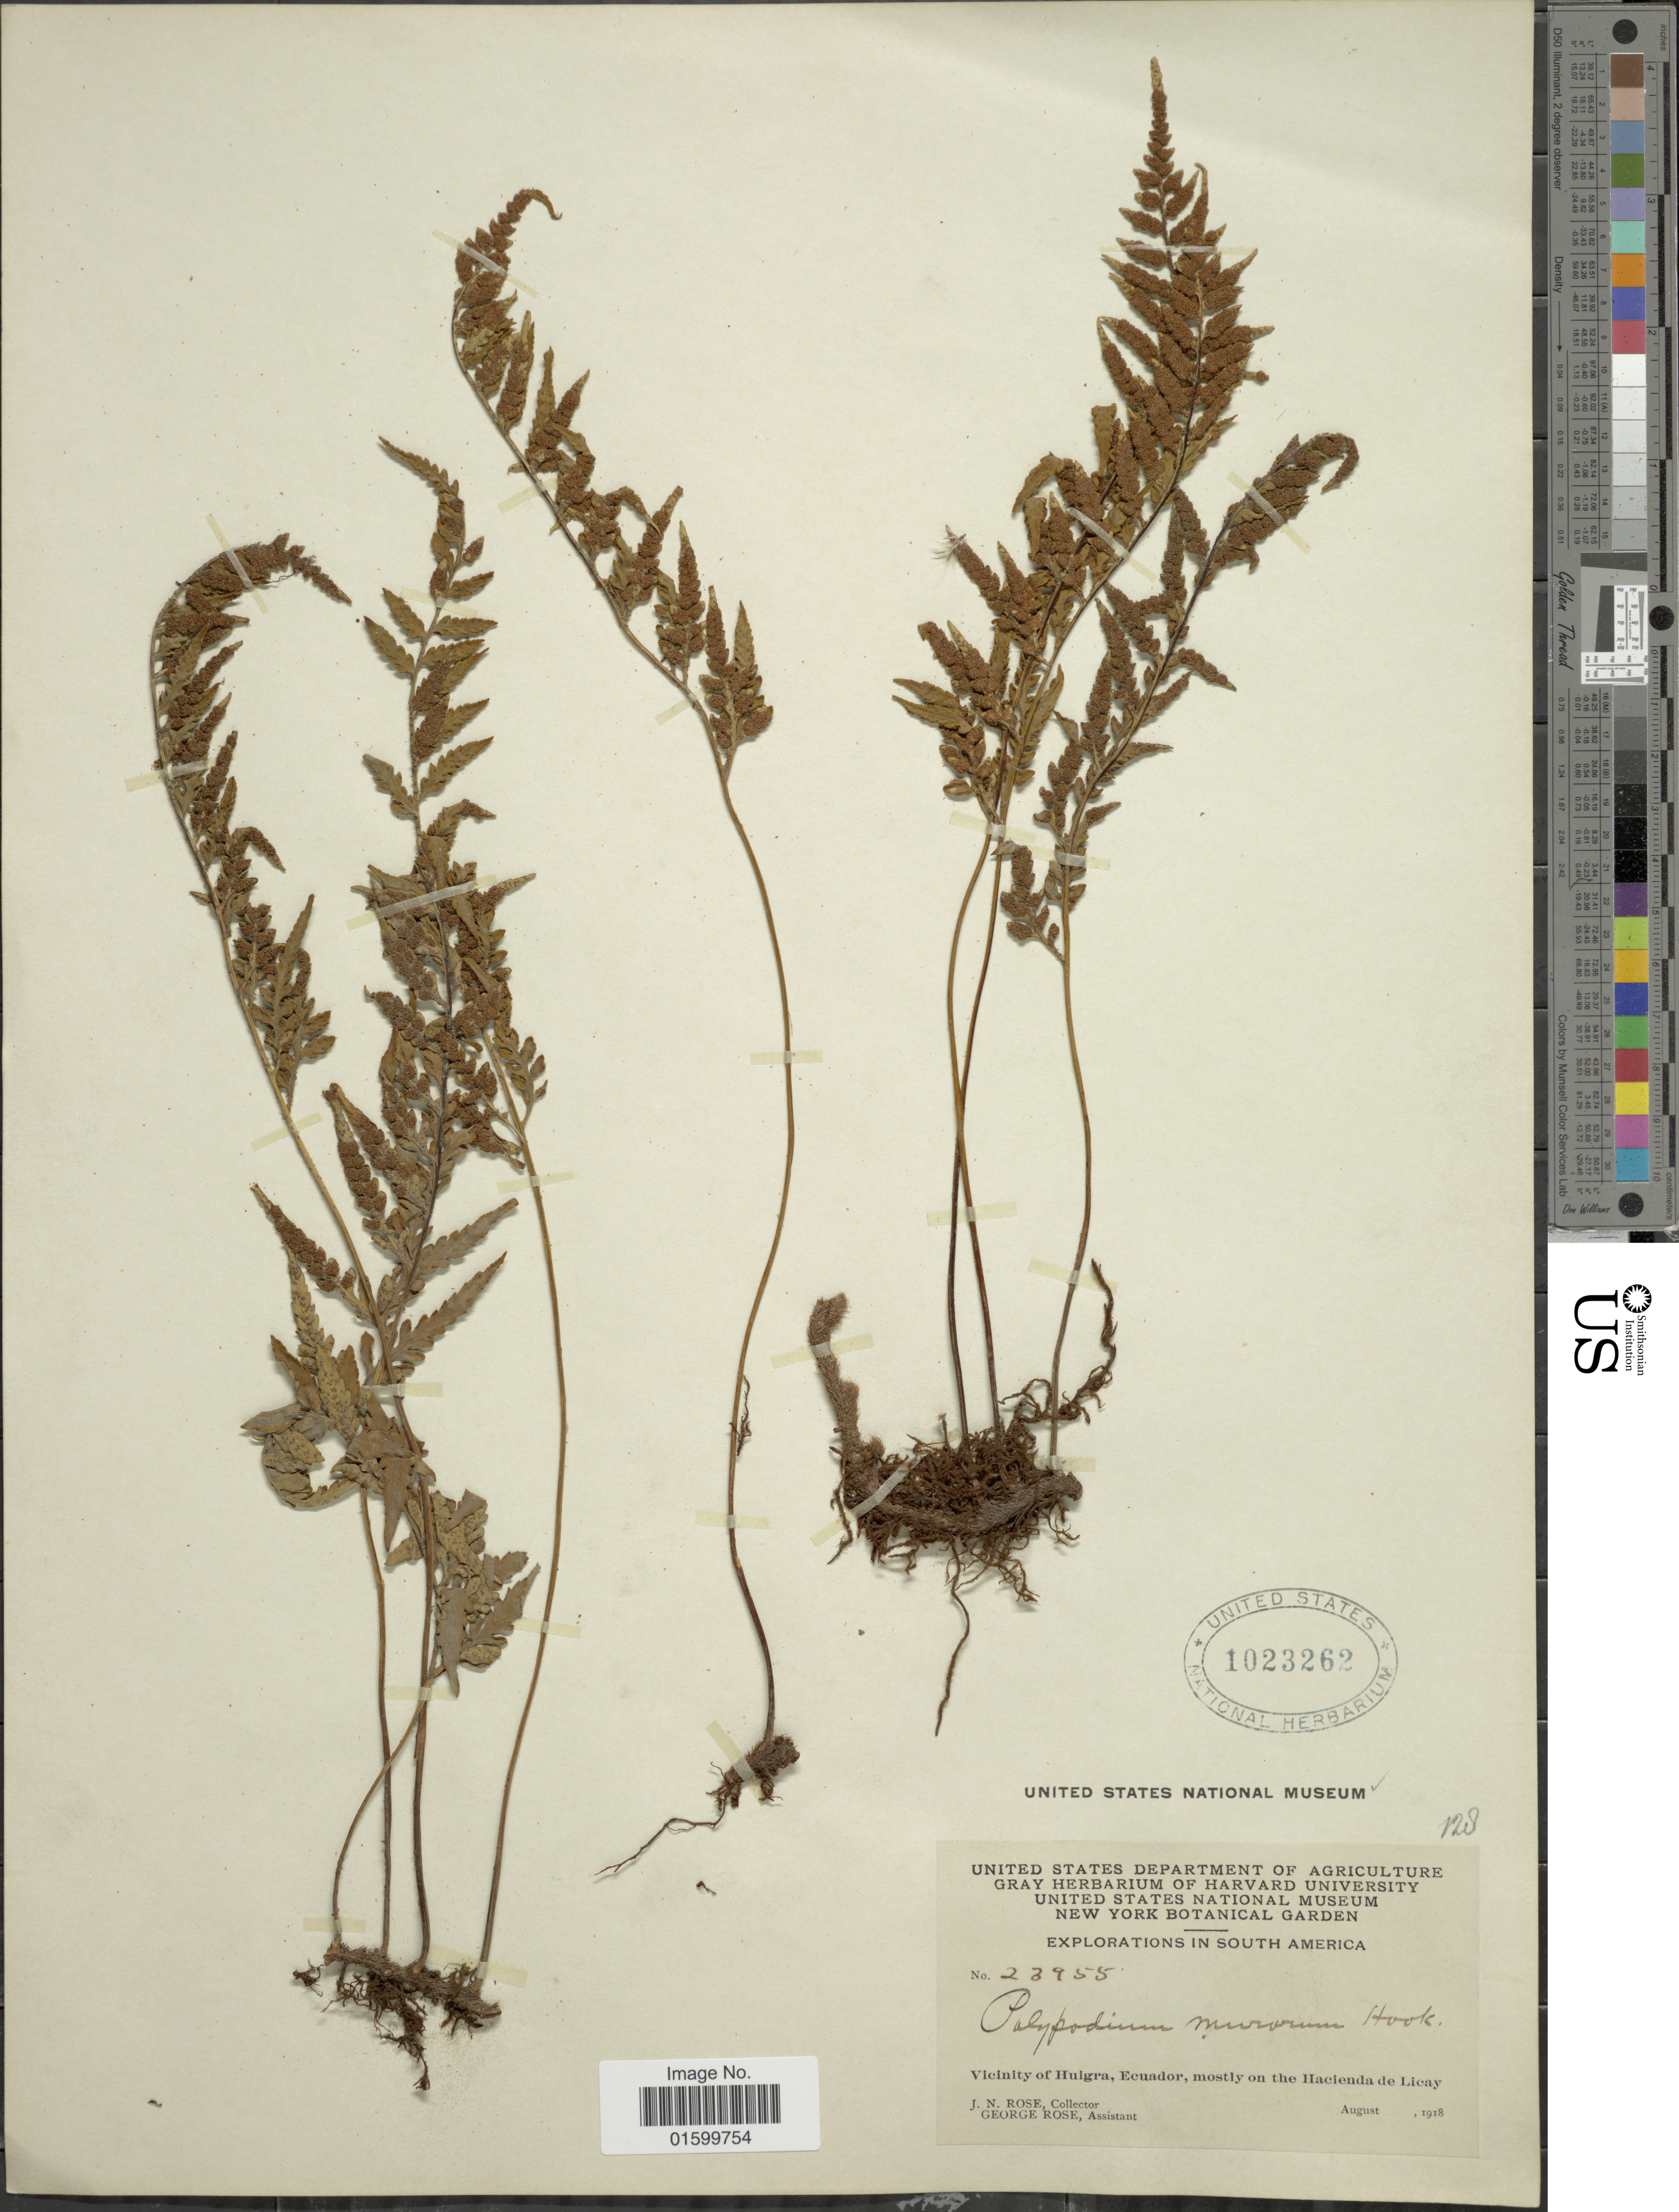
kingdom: Plantae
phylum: Tracheophyta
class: Polypodiopsida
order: Polypodiales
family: Polypodiaceae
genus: Pleopeltis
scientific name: Pleopeltis murorum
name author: (Hook.) A.R. Sm. & Tejero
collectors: J. N. Rose & G. Rose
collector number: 23955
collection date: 1918-08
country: Ecuador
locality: South America, Vicinity of Huigra, Ecuador, Hacienda de Licay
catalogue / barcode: US 1023262